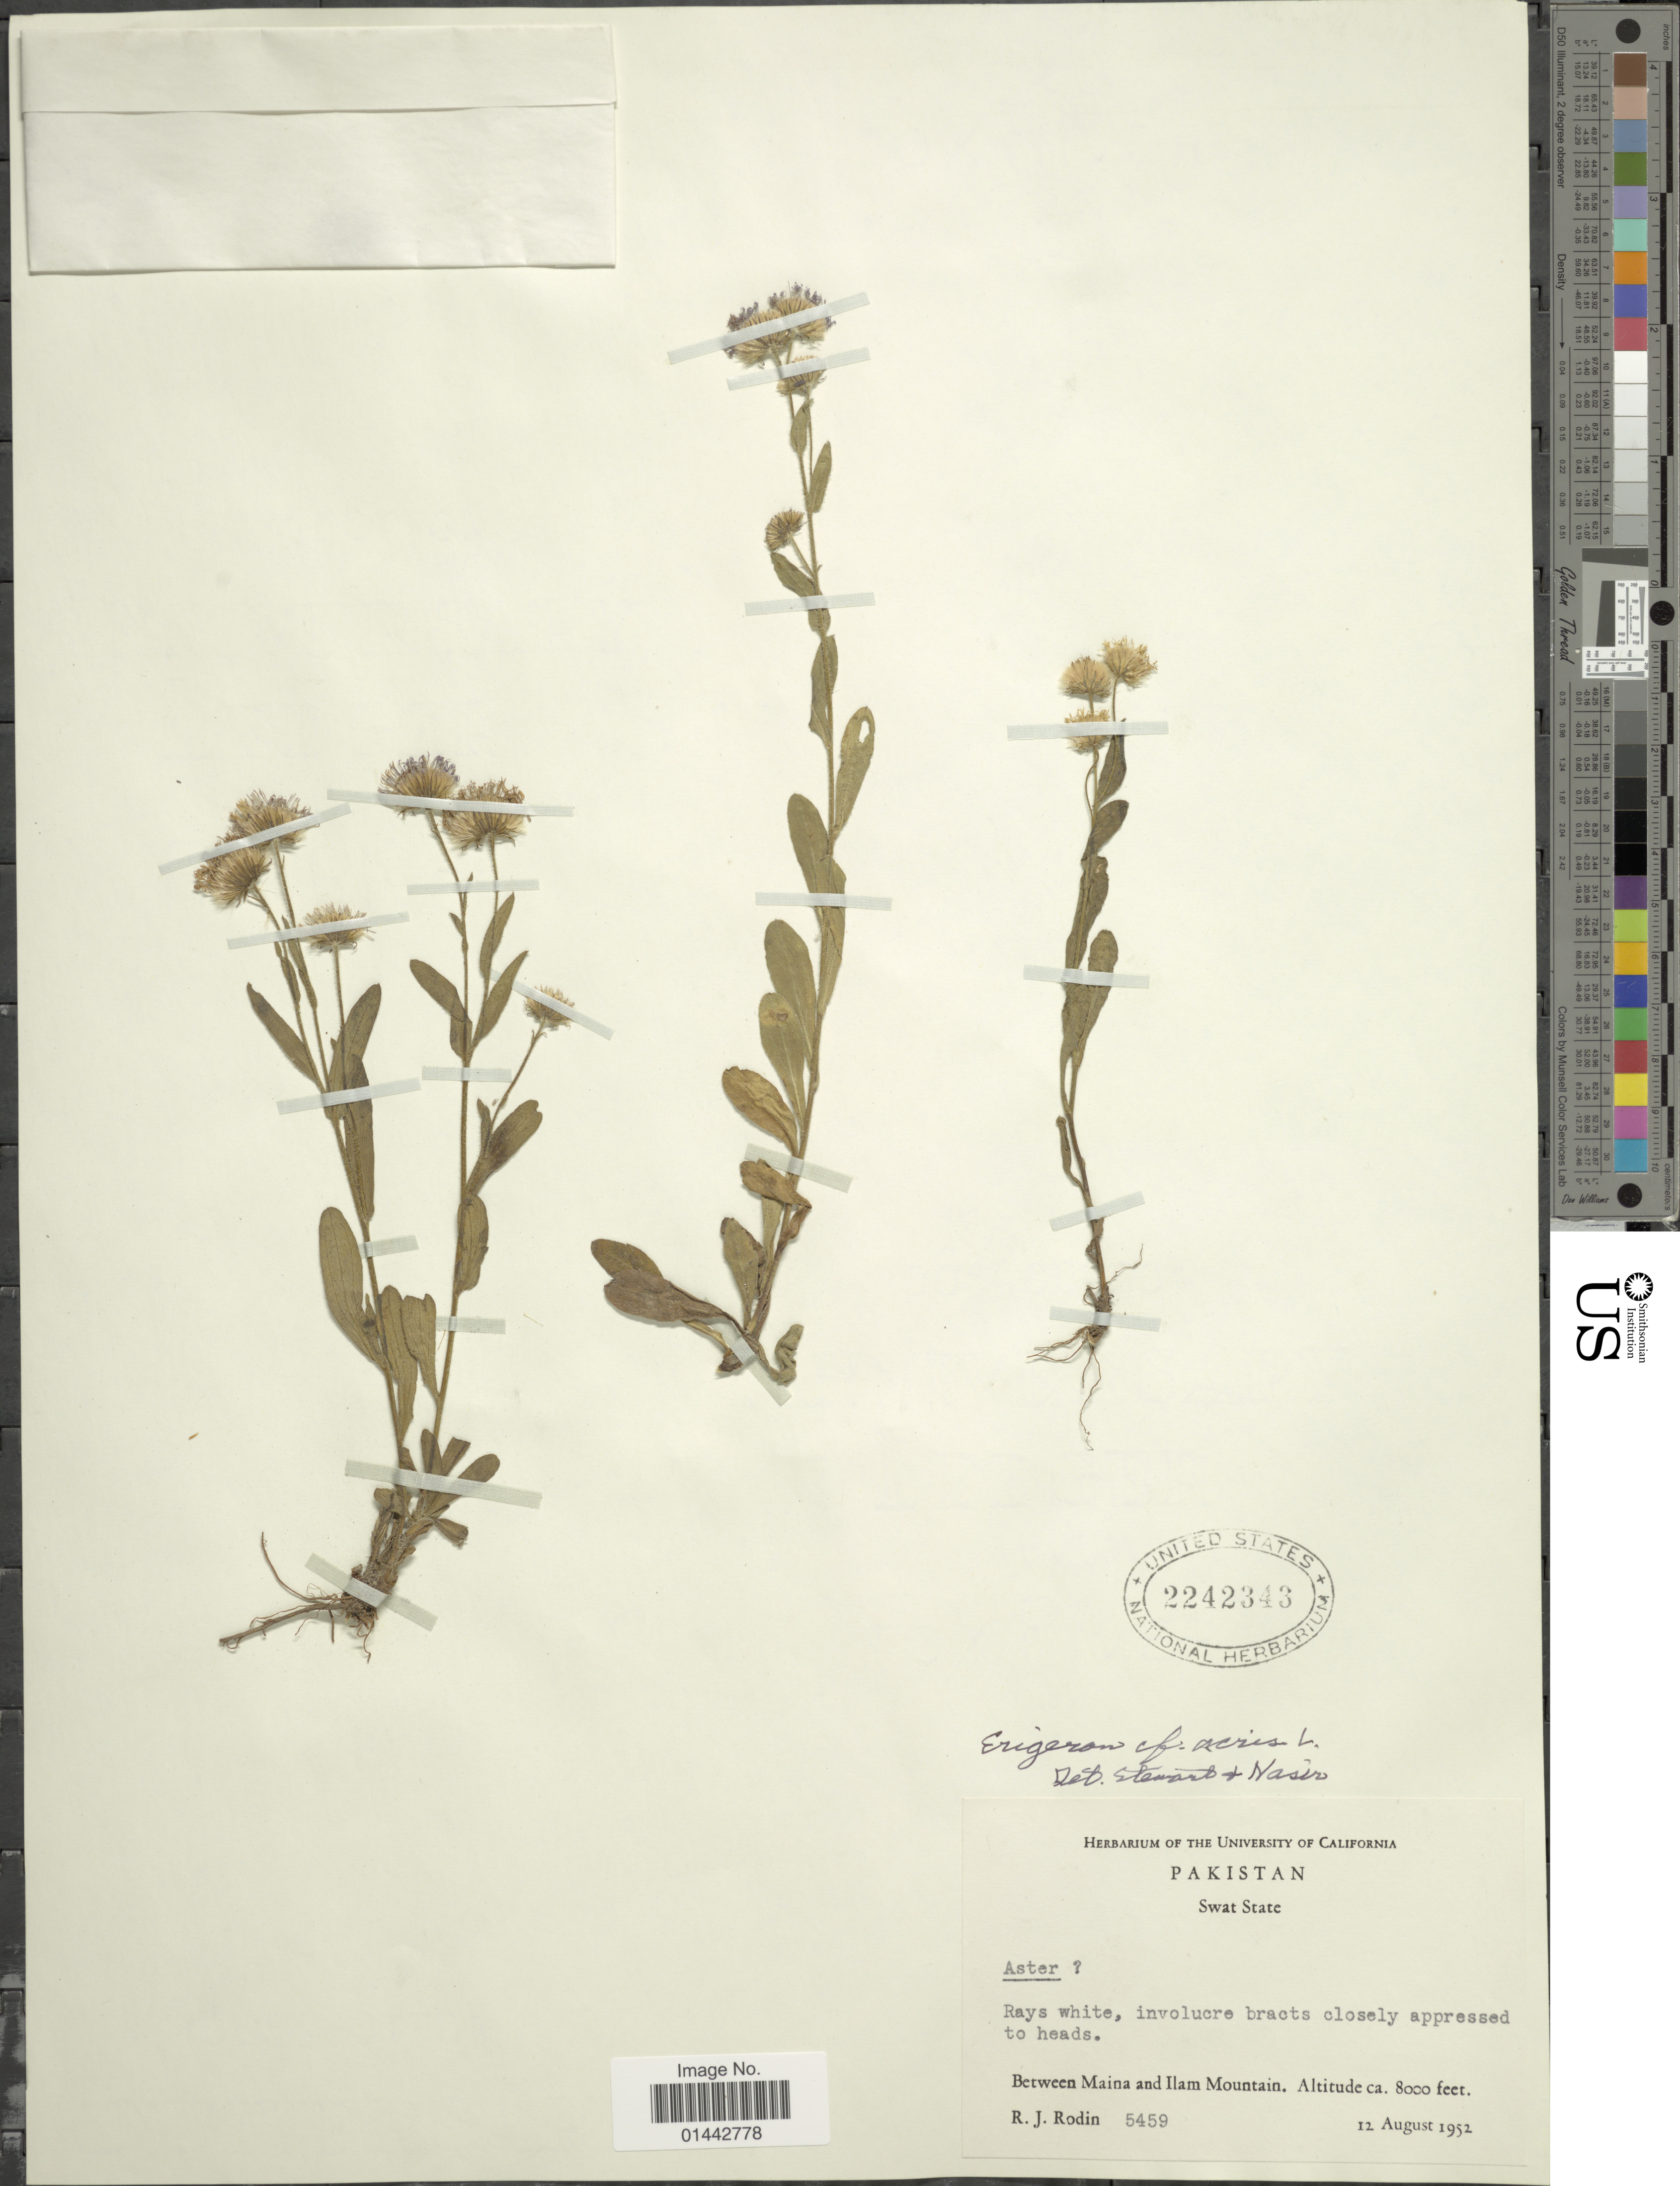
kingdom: Plantae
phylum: Tracheophyta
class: Magnoliopsida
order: Asterales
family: Asteraceae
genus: Erigeron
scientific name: Erigeron acris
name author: L.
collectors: R. J. Rodin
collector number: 5459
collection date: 1952-08-12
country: Pakistan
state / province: Khyber Pakhtunkhwa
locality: Swat State, between Maina and Ilam Mountain.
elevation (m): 2438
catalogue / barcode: US 2242343